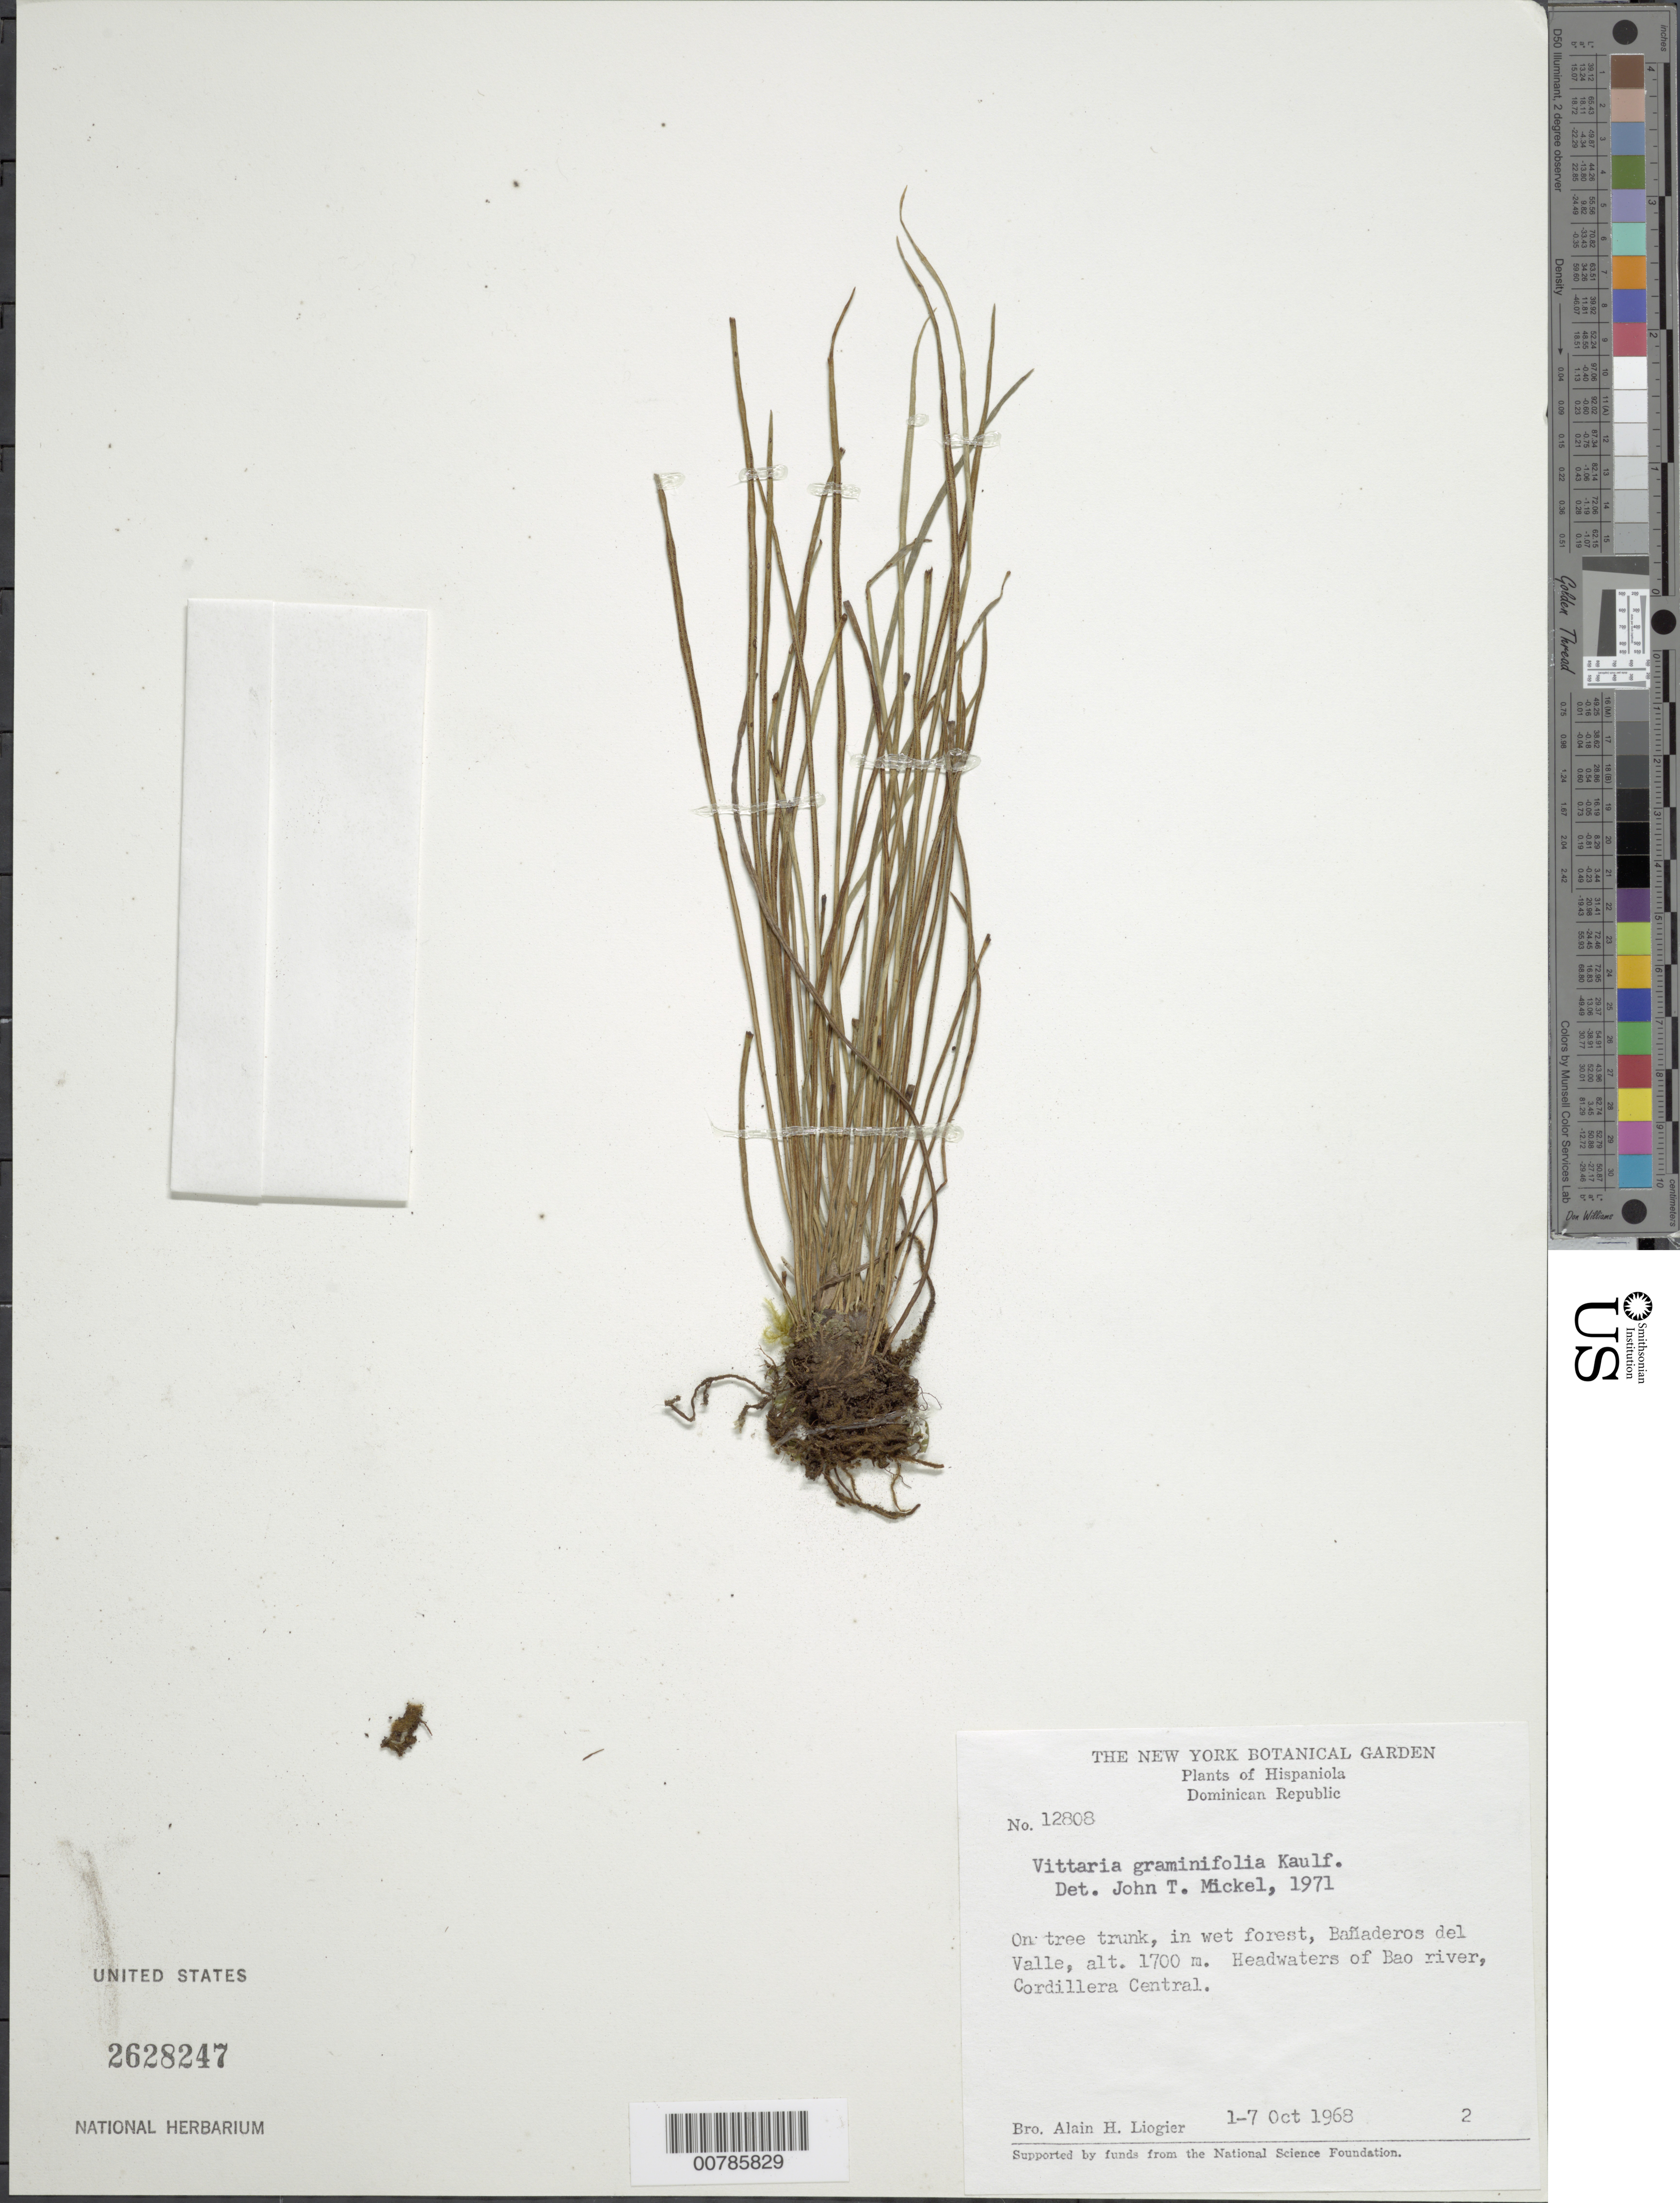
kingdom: Plantae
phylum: Tracheophyta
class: Polypodiopsida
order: Polypodiales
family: Pteridaceae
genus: Vittaria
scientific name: Vittaria graminifolia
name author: Kaulf.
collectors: A. H. Liogier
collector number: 12808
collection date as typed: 01 Oct 1968 to 07 Oct 1968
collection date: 1968-10-01/1968-10-07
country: Dominican Republic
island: Hispaniola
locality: Bañderos del Valle, headwaters of Bao River, Cordillera Central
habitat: Wet forest, on tree trunk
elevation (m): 1700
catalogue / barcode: US 2628247